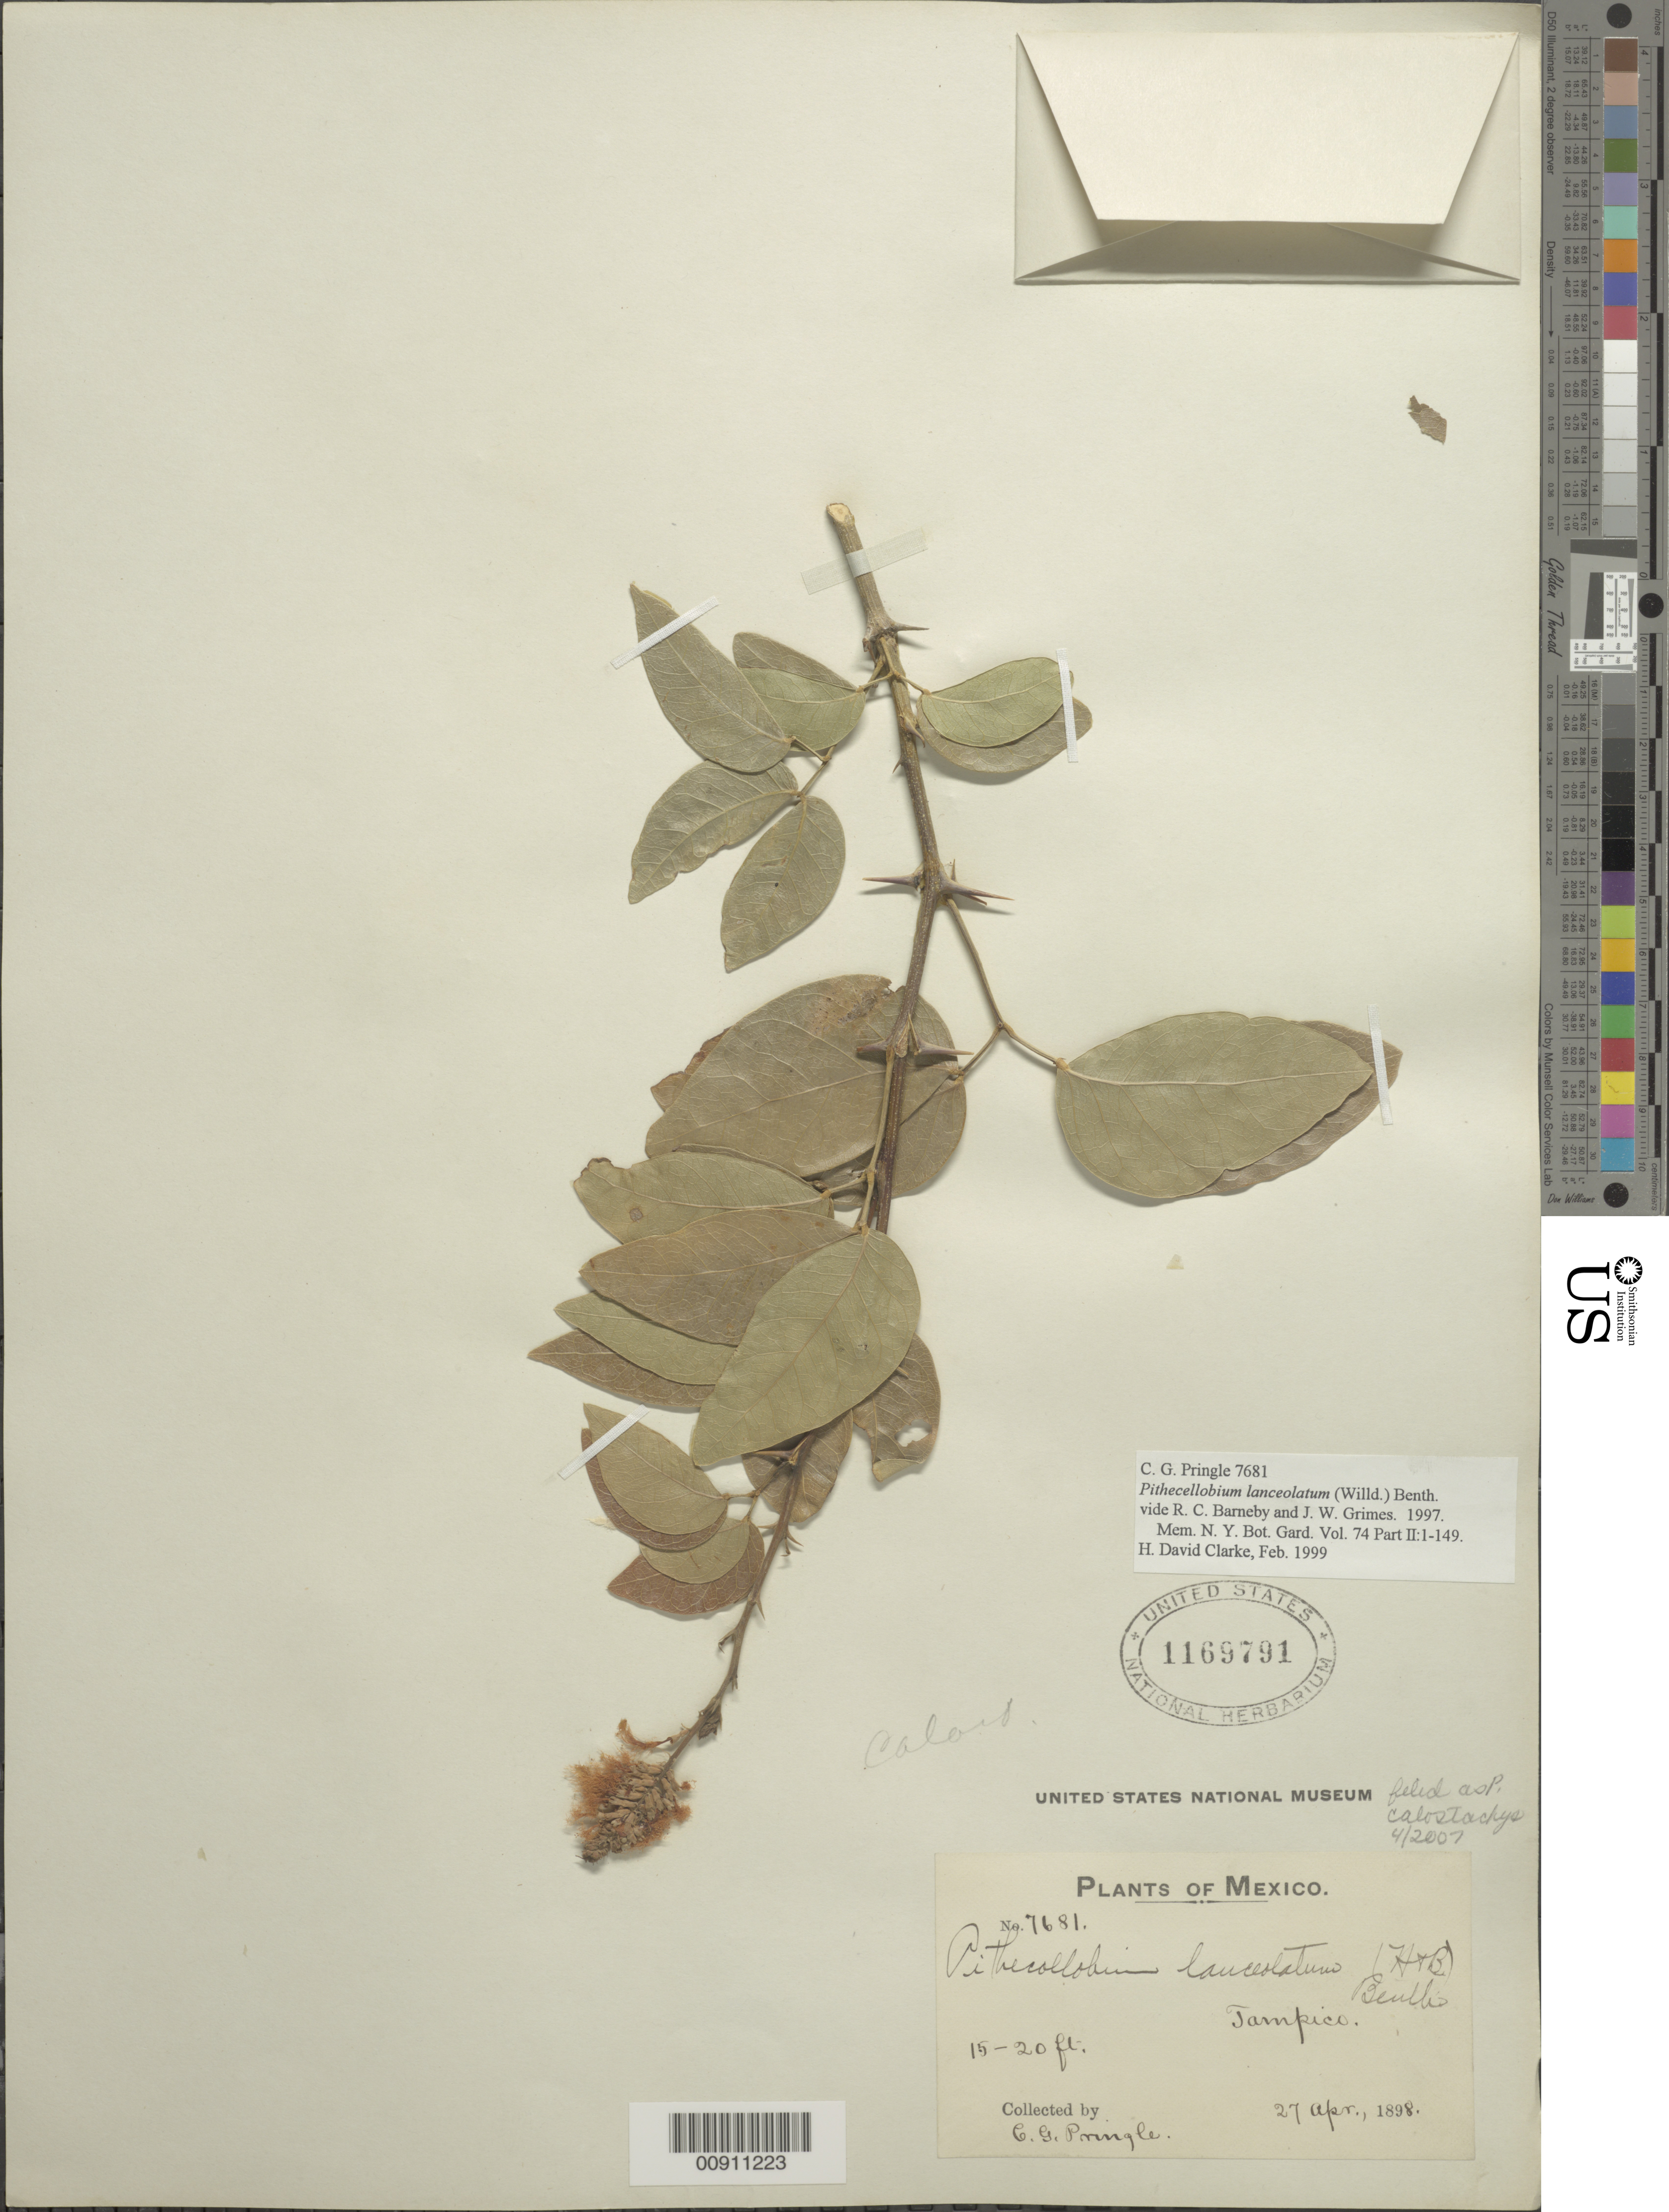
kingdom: Plantae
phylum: Tracheophyta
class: Magnoliopsida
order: Fabales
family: Fabaceae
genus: Pithecellobium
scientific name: Pithecellobium lanceolatum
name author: (Humb. & Bonpl. ex Willd.) Benth.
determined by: Clarke, H. D., University of North Carolina (Asheville)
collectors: C. G. Pringle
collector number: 7681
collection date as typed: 27 Apr 1898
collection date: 1898-04-27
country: Mexico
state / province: Tamaulipas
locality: Tampico.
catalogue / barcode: US 1169791